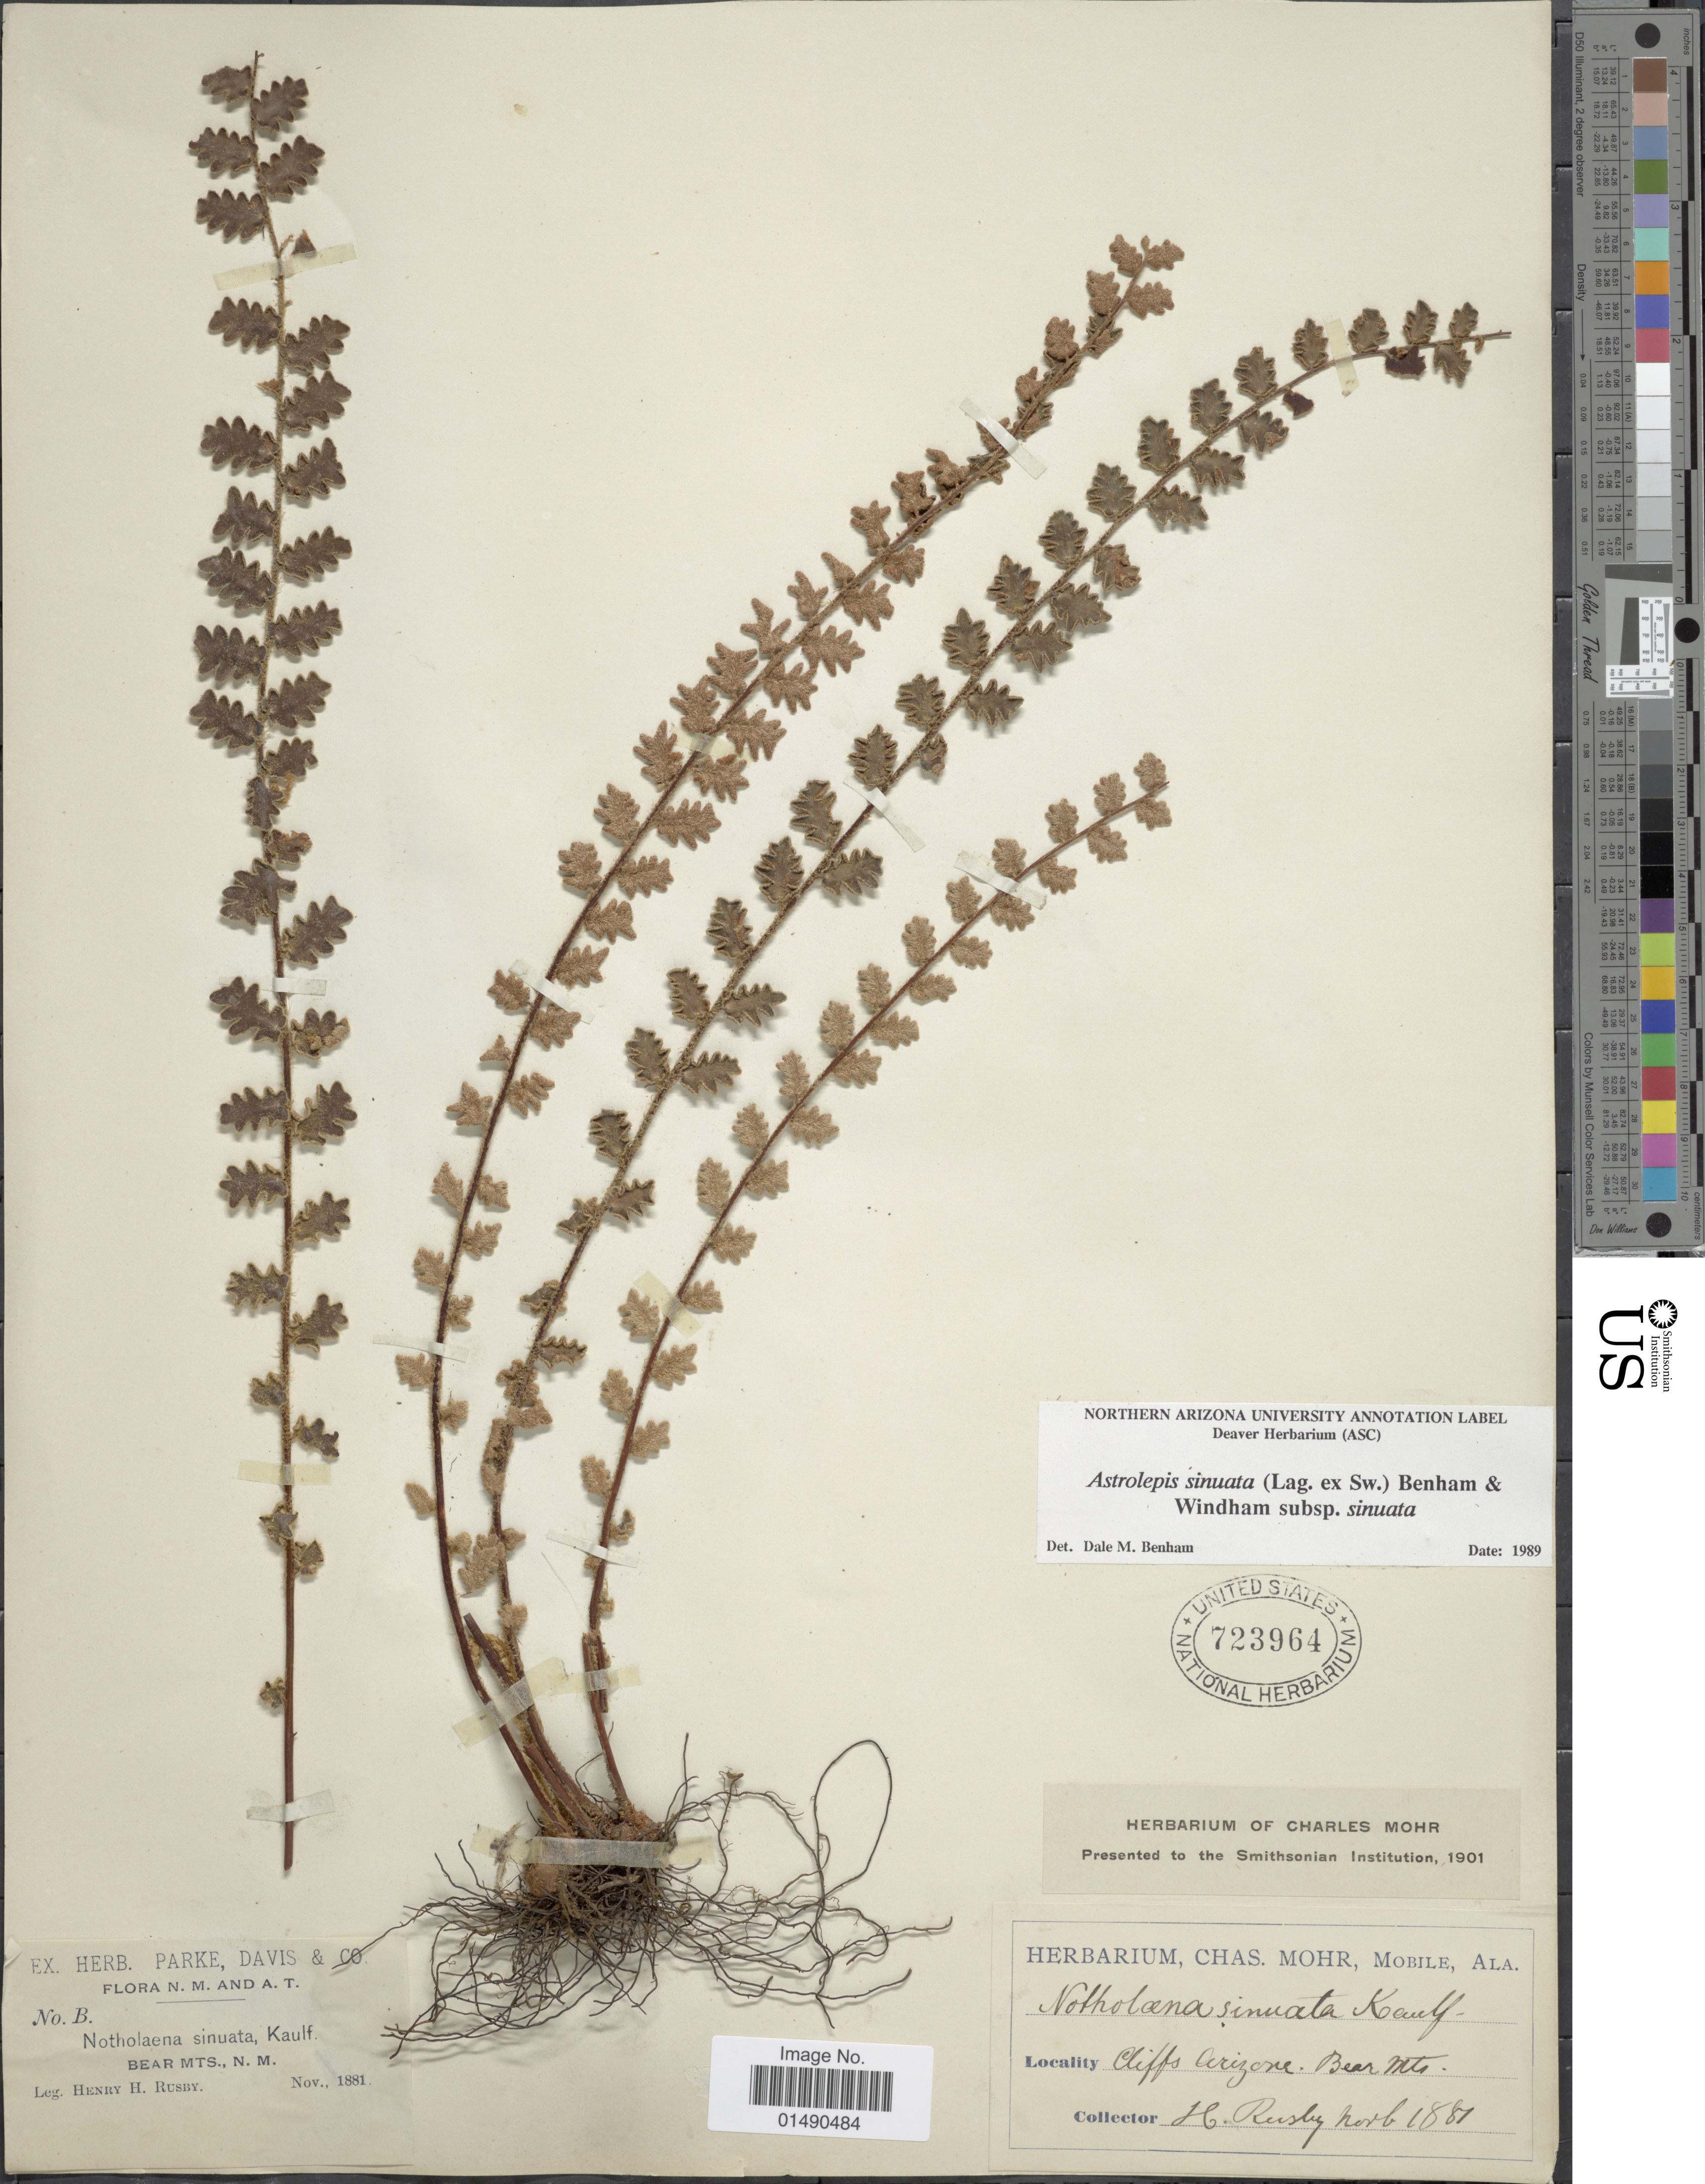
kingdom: Plantae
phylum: Tracheophyta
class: Polypodiopsida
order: Polypodiales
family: Pteridaceae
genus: Astrolepis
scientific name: Astrolepis sinuata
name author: (Lag. ex Sw.) D.M. Benham & Windham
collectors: H. H. Rusby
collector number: B.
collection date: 1881-11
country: United States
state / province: New Mexico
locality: Cliff Arizona, Bear Mts.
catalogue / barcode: US 723964